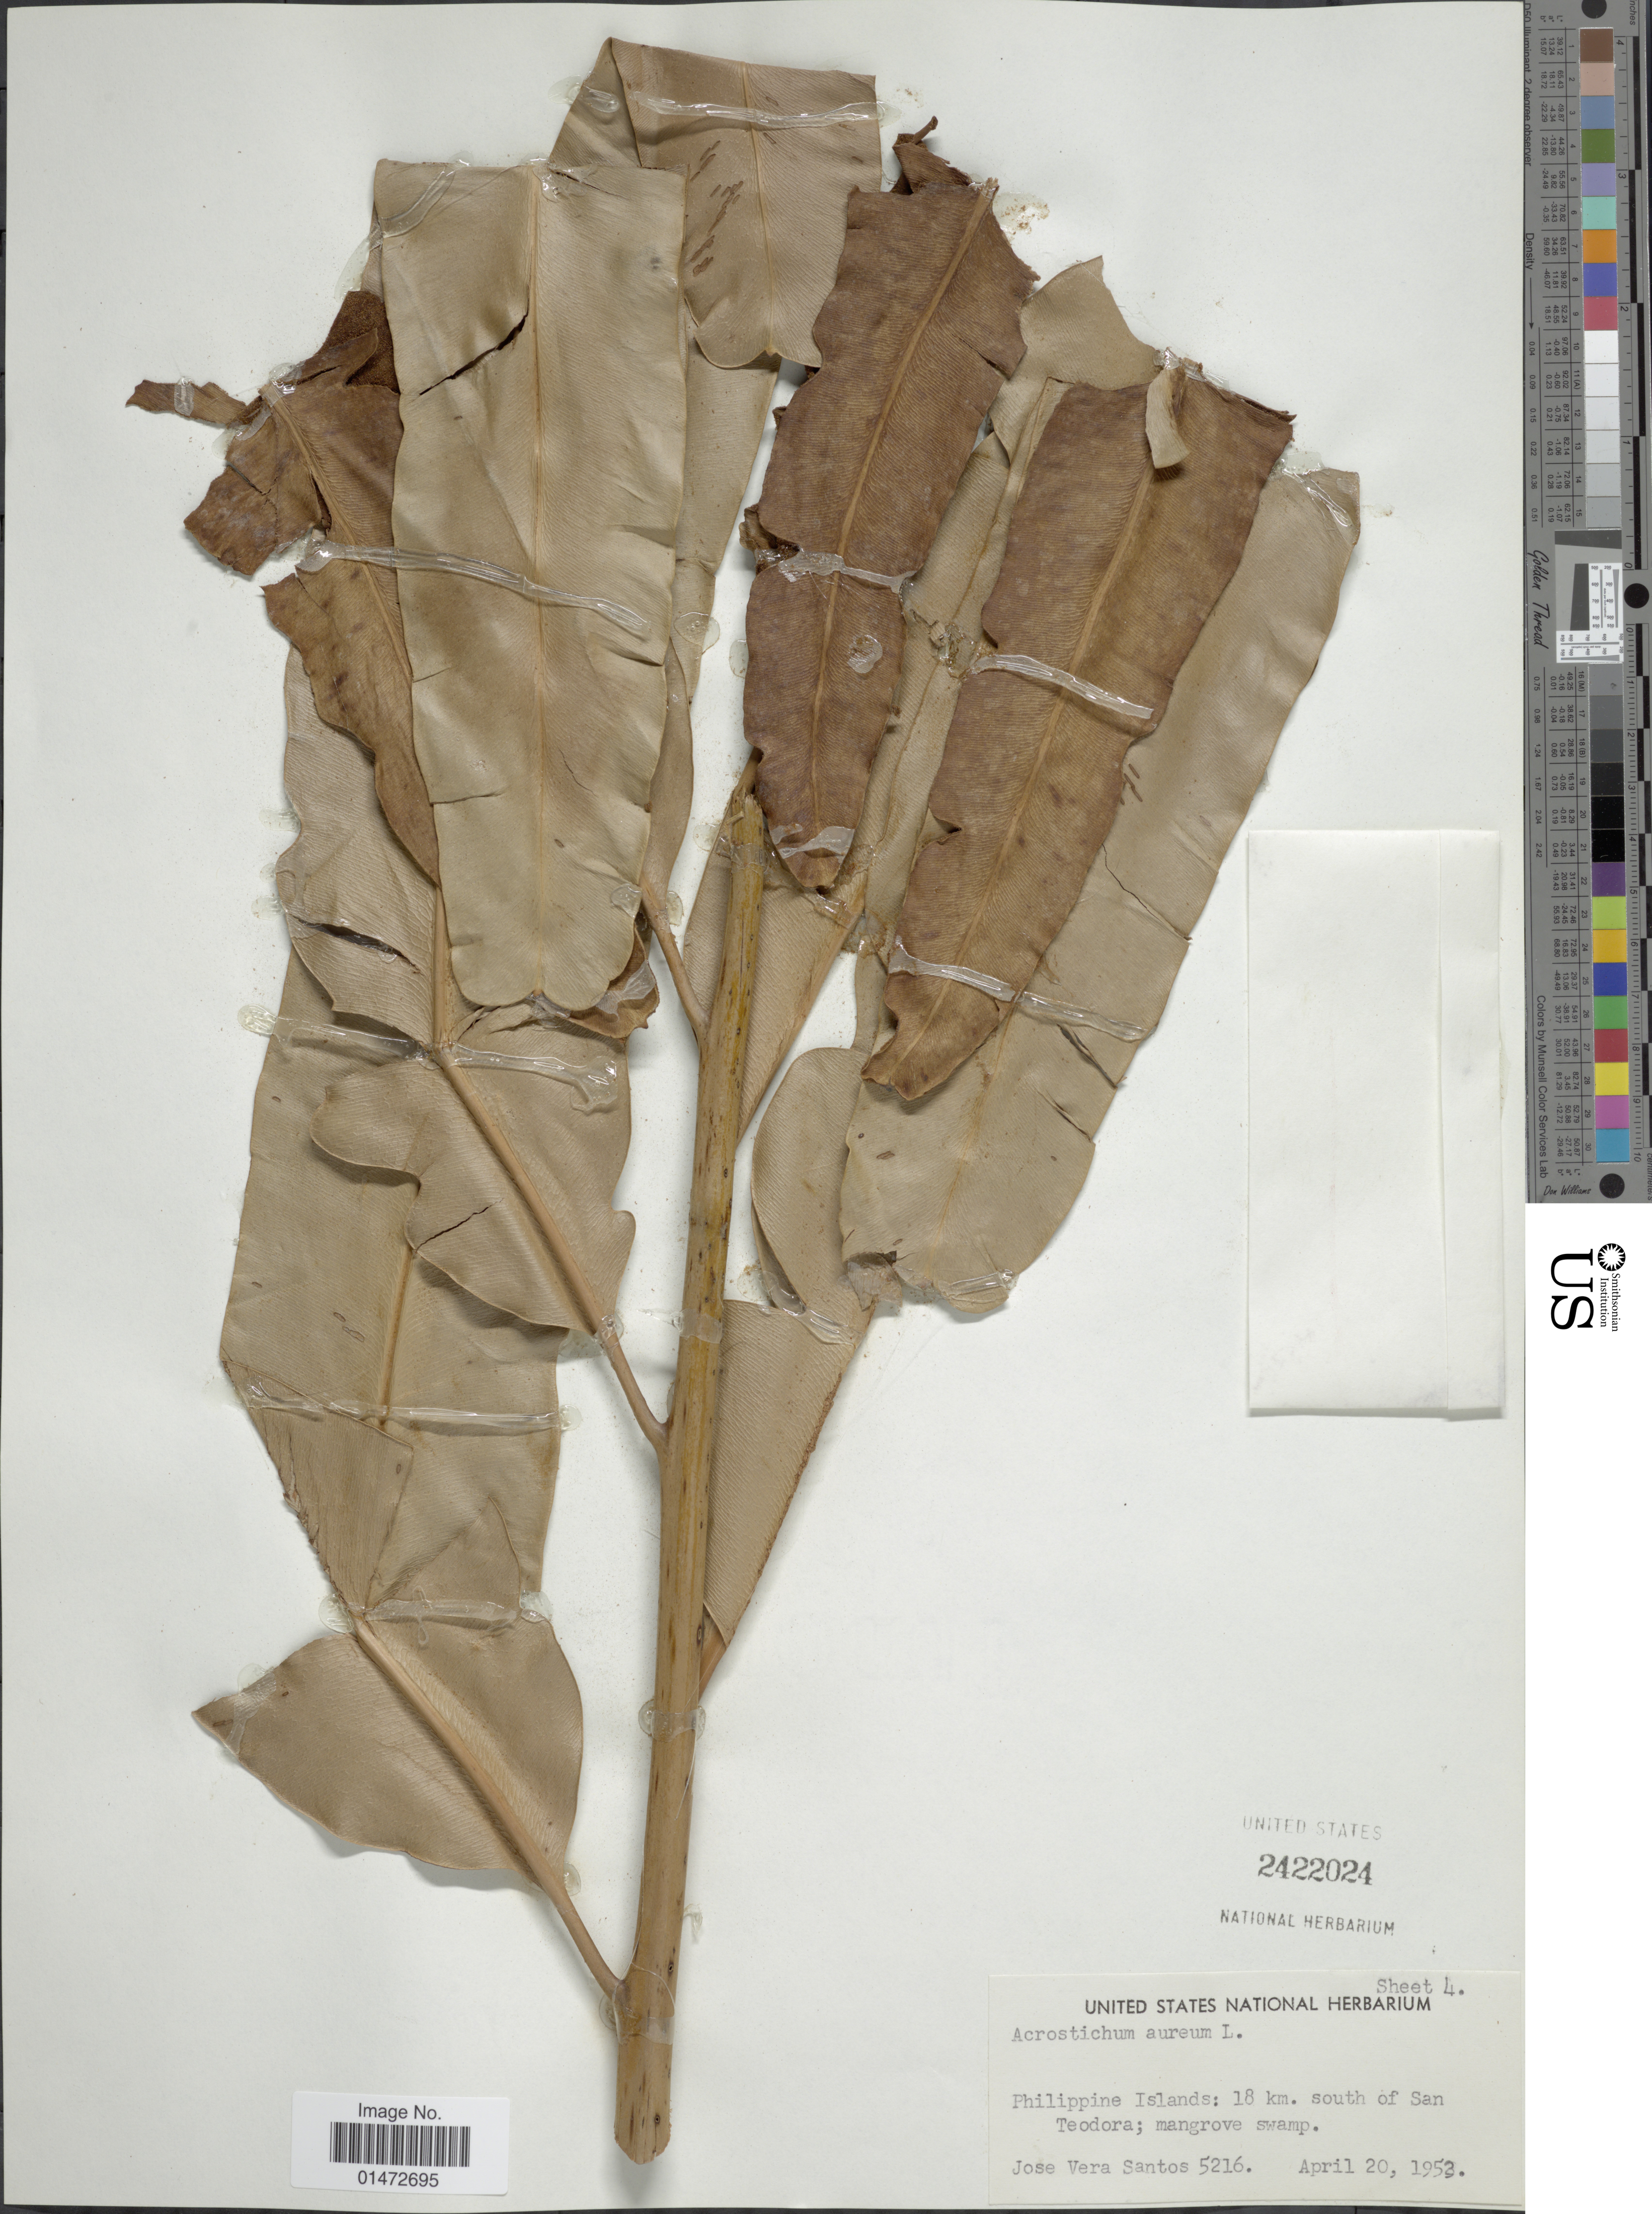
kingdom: Plantae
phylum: Tracheophyta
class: Polypodiopsida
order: Polypodiales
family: Pteridaceae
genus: Acrostichum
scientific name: Acrostichum aureum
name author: L.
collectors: J. V. Santos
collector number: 5216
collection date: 1953-04-20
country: Philippines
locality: Philippine Islands; 18 km. south of San Teodora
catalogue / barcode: US 2422024